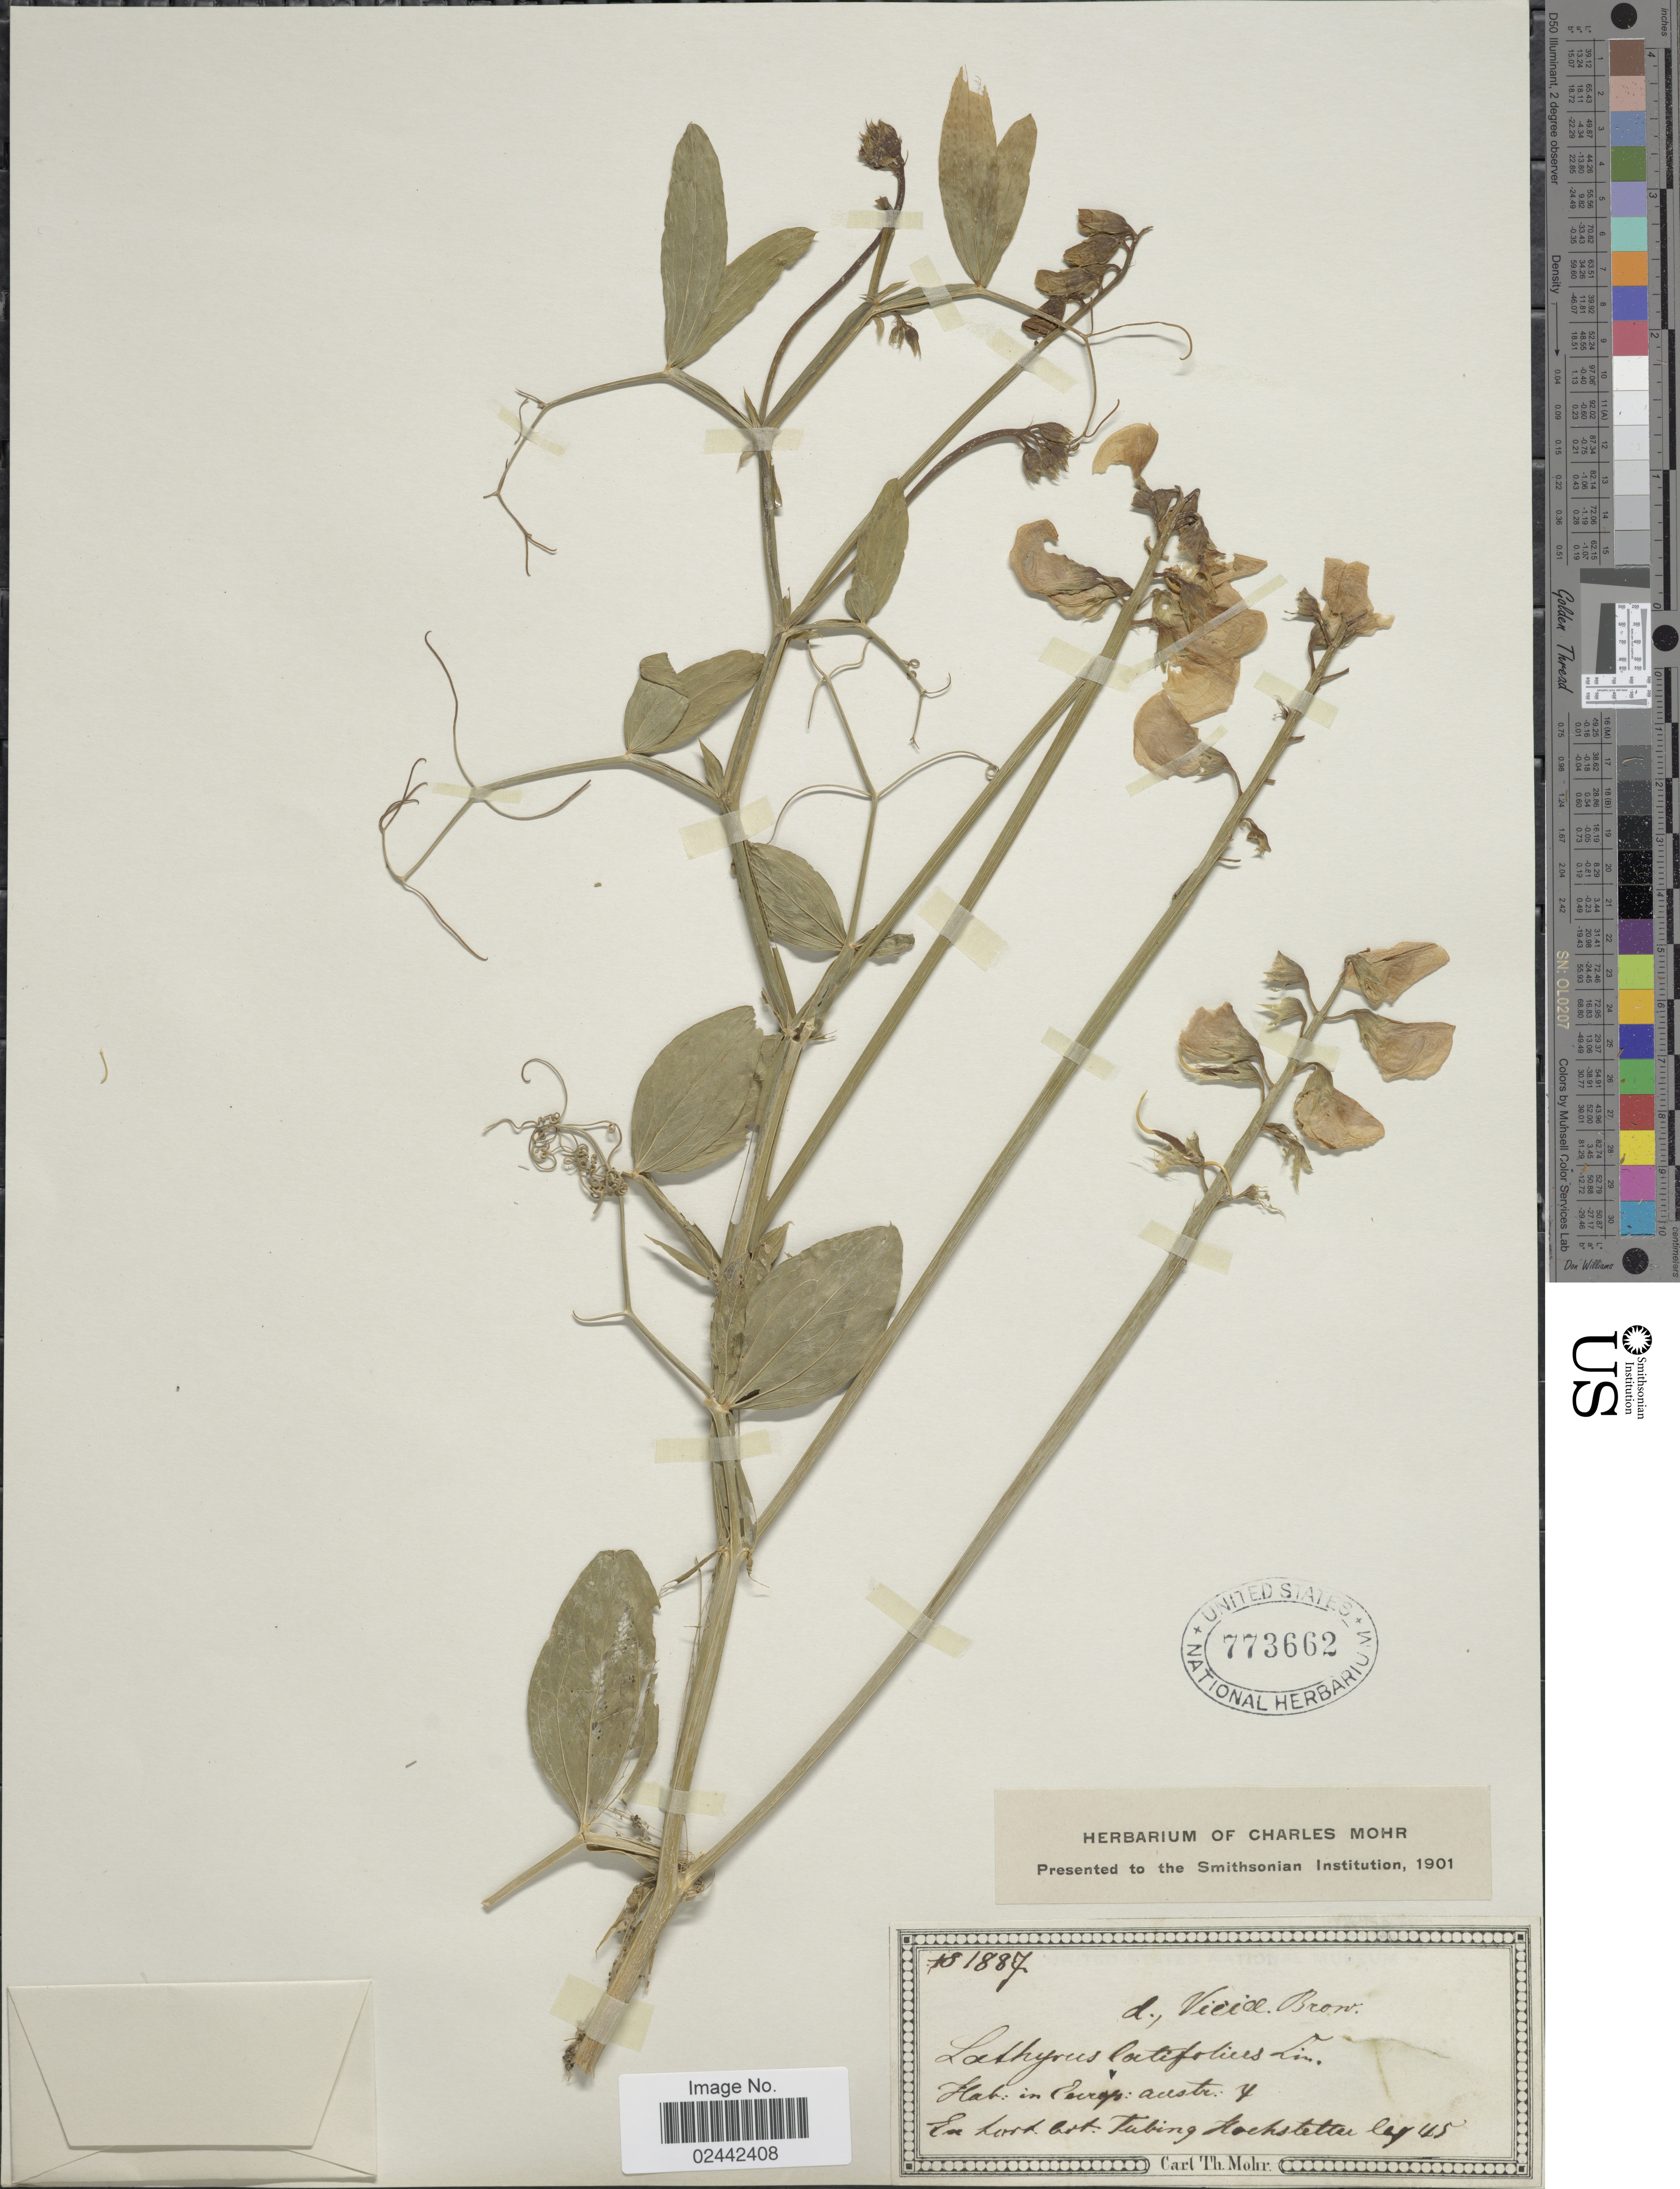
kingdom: Plantae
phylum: Tracheophyta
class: Magnoliopsida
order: Fabales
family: Fabaceae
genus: Lathyrus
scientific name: Lathyrus latifolius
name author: L.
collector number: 1887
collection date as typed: Transcribed d/m/y: /7/45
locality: In Europ: austr:. Hort bot. Tubing Hochstetter. [interpreted]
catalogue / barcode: US 773662